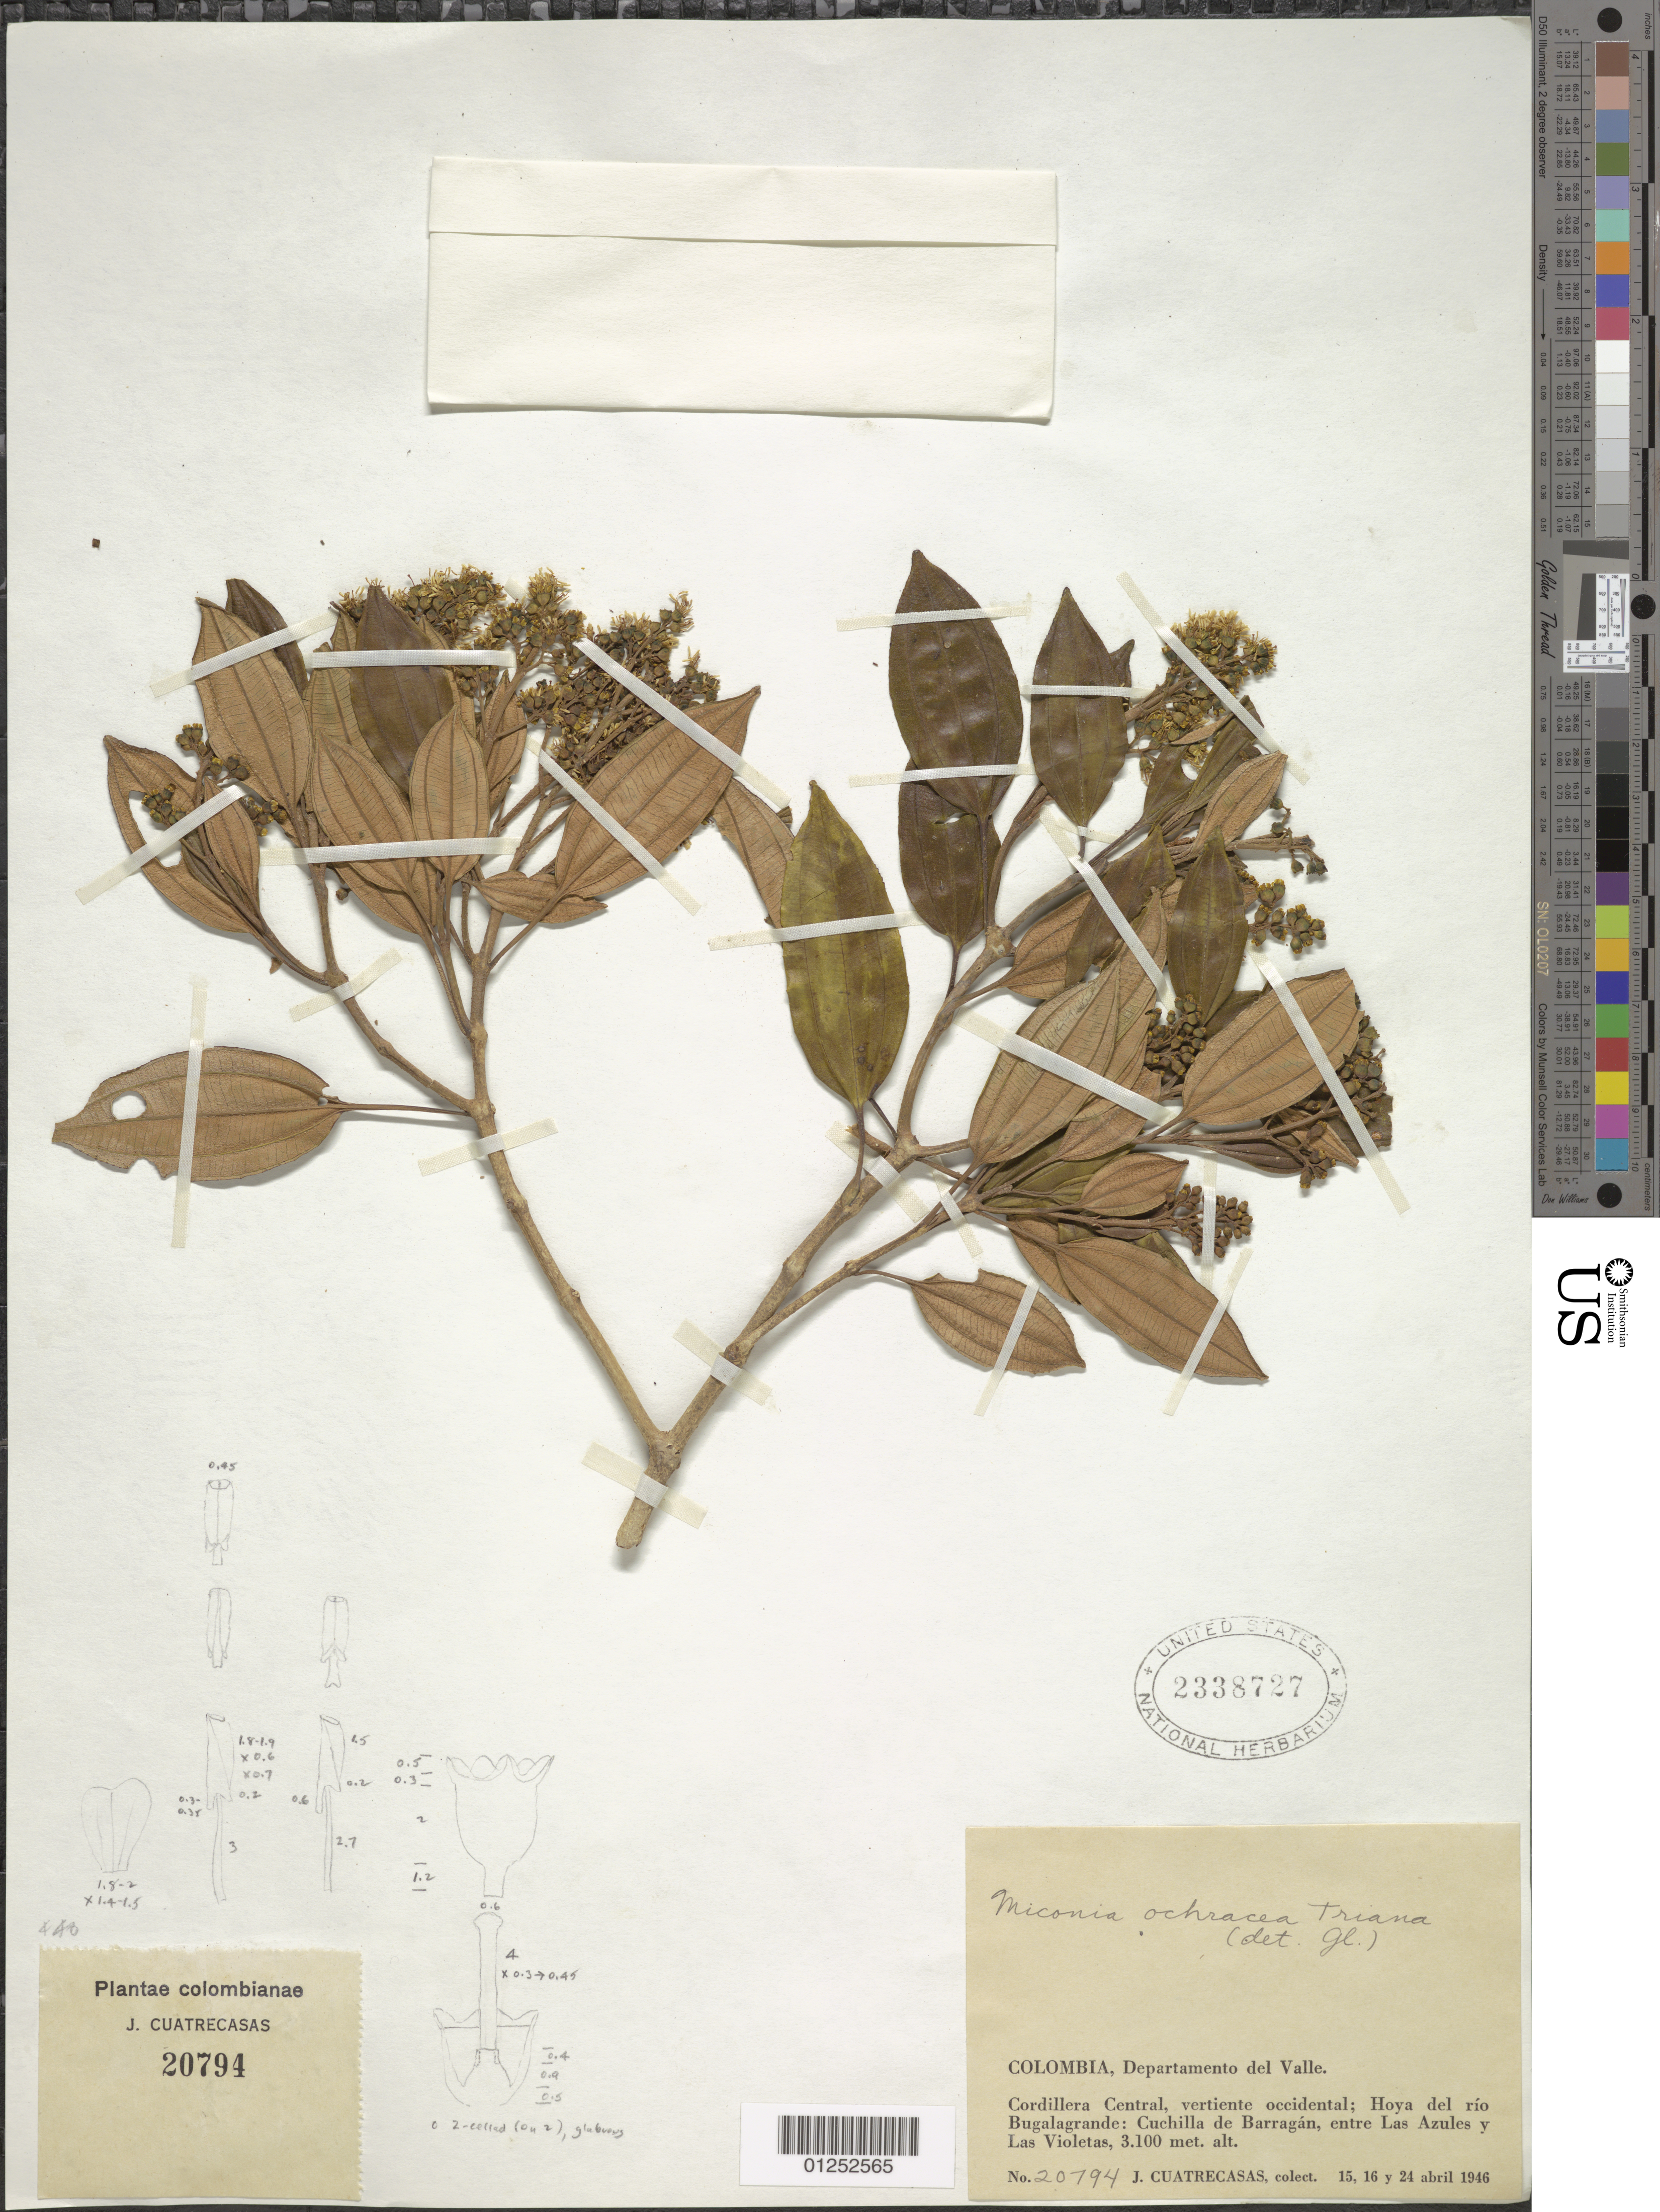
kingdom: Plantae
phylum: Tracheophyta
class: Magnoliopsida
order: Myrtales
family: Melastomataceae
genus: Miconia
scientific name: Miconia ochracea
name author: Triana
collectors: J. Cuatrecasas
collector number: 20794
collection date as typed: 15 Apr 1946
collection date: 1946-04-15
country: Colombia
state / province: Valle del Cauca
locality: Cordillera Central, vertiente occidental; Hoya del rio Bugalagrande: Cuchilla de Barragán, entre Las Azules y Las Violetas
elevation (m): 3100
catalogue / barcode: US 2338727